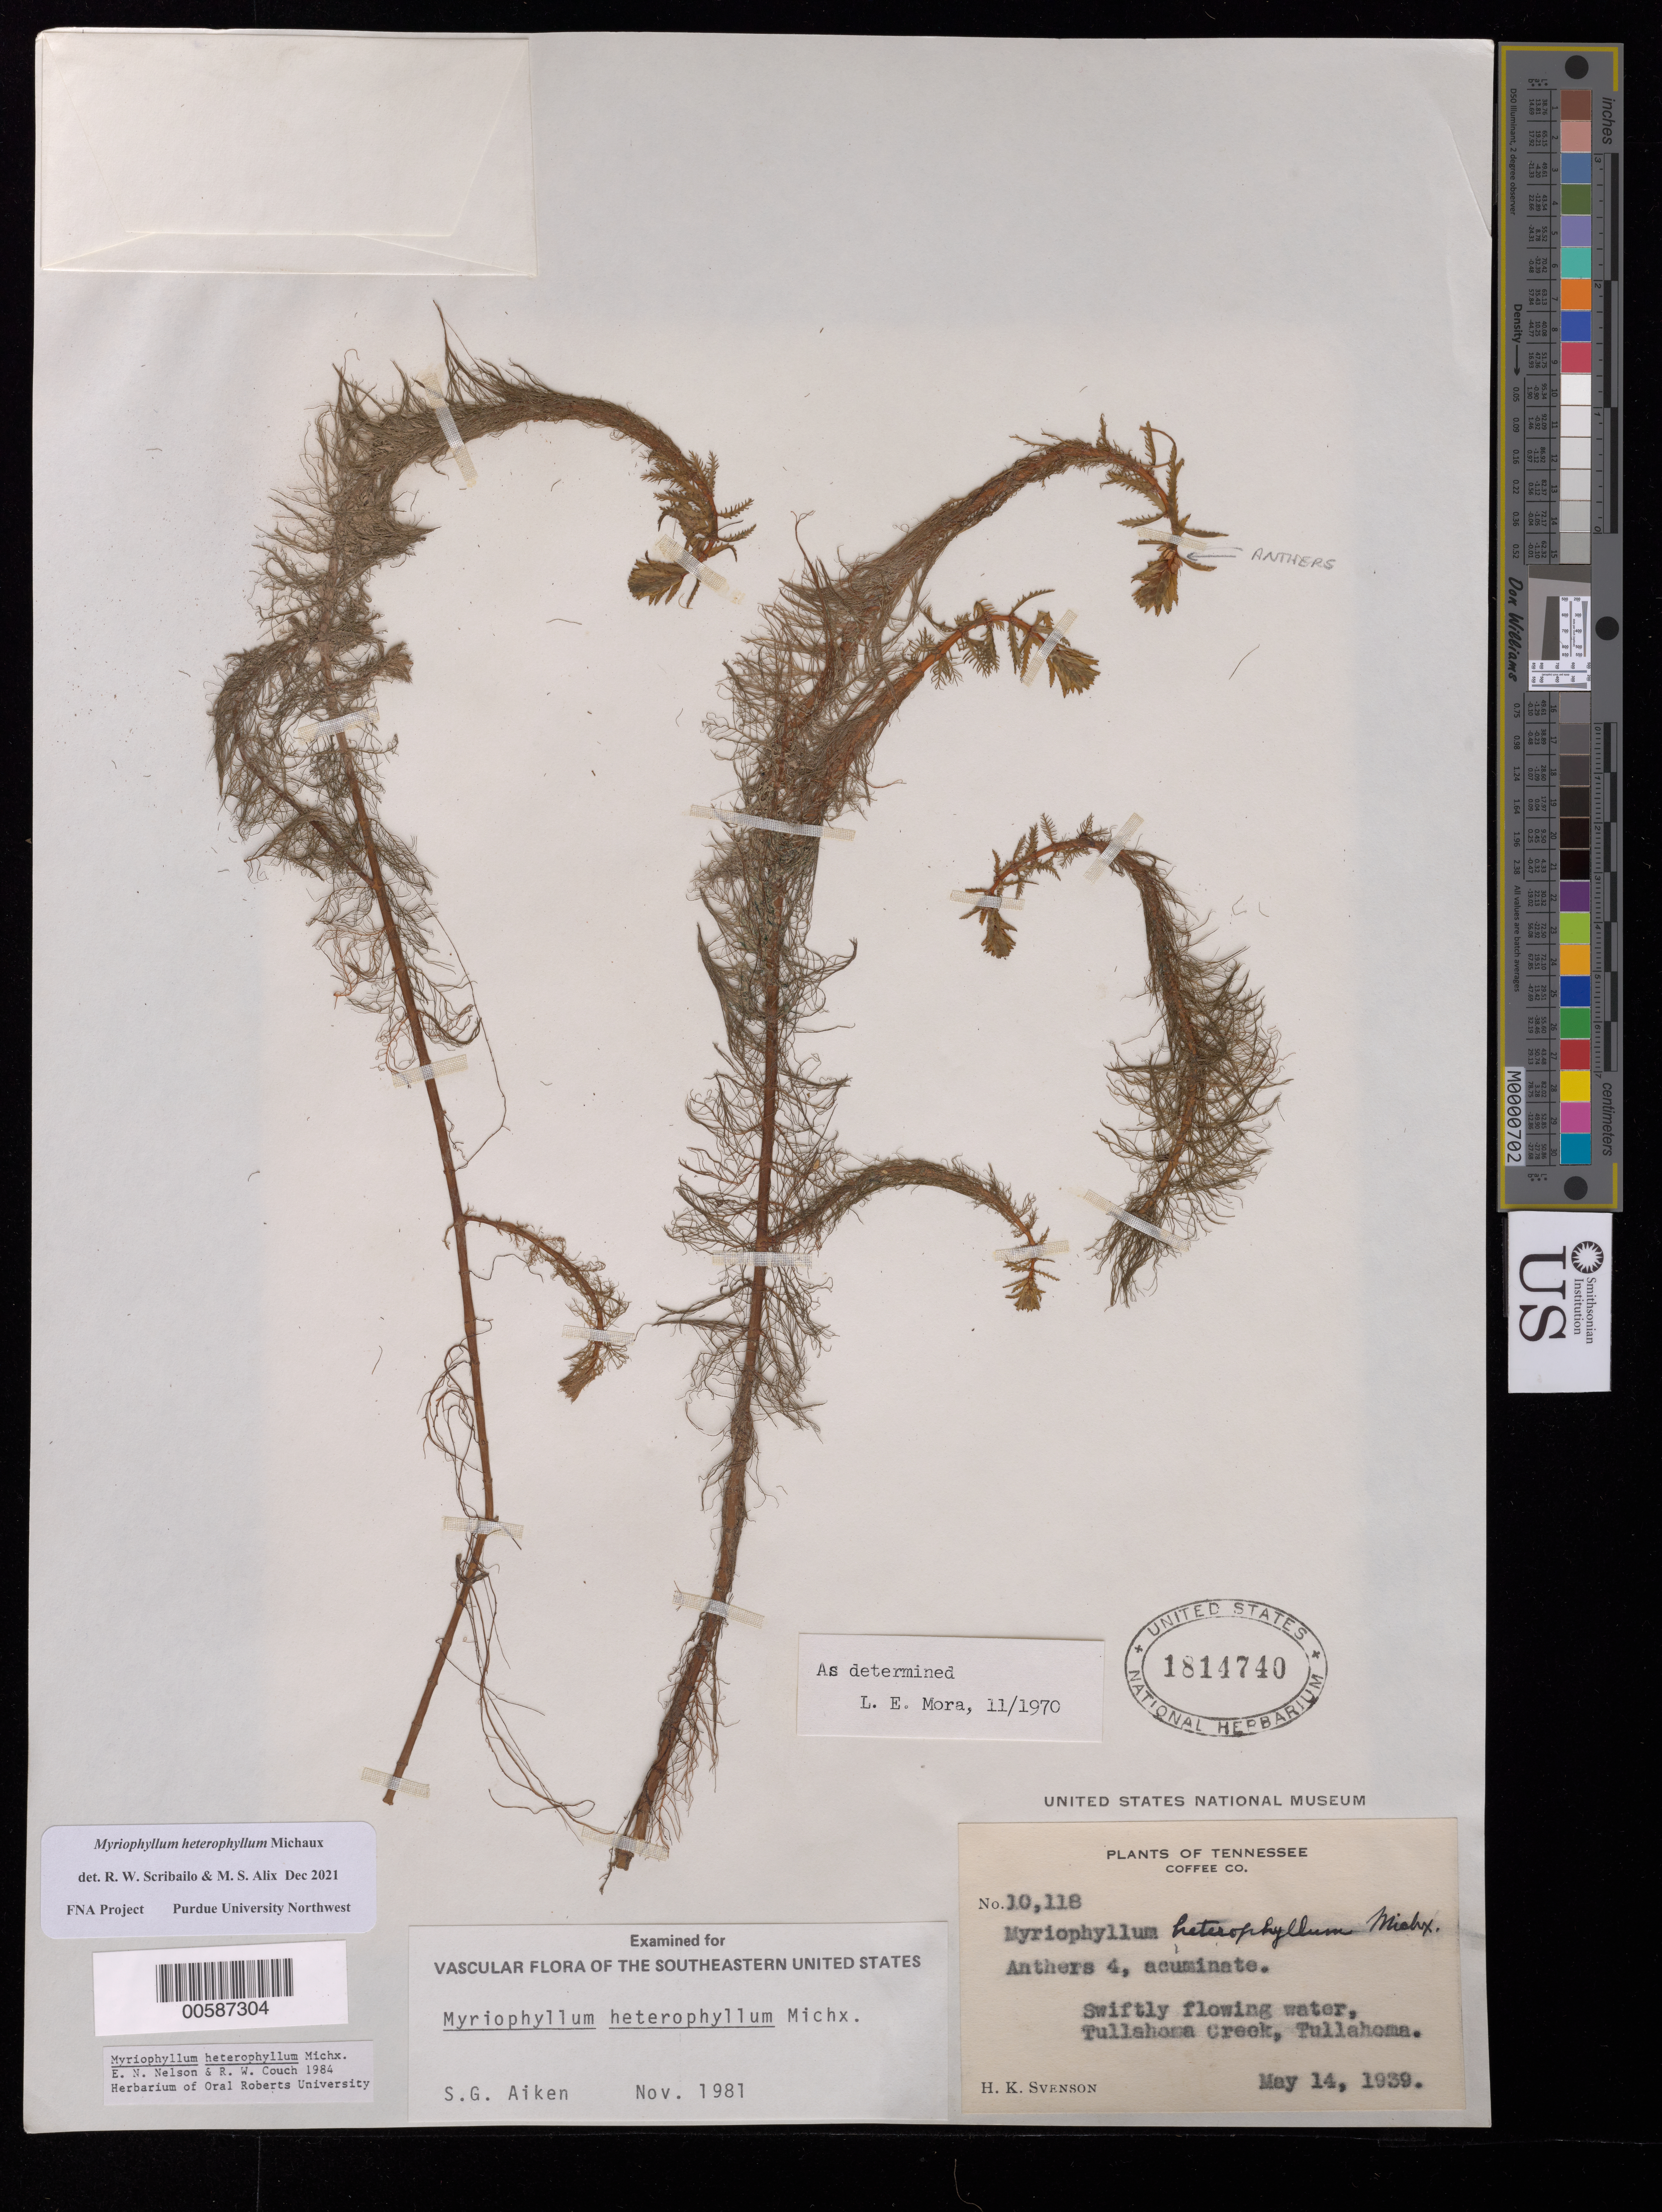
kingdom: Plantae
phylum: Tracheophyta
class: Magnoliopsida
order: Saxifragales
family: Haloragaceae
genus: Myriophyllum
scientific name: Myriophyllum heterophyllum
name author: Michx.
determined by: Scribailo, R. W.; Alix, M. S.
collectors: H. Svenson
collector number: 10118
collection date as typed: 14 May 1939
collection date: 1939-05-14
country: United States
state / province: Tennessee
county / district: Coffee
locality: Tullahoma Creek, Tullahoma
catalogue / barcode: US 1814740